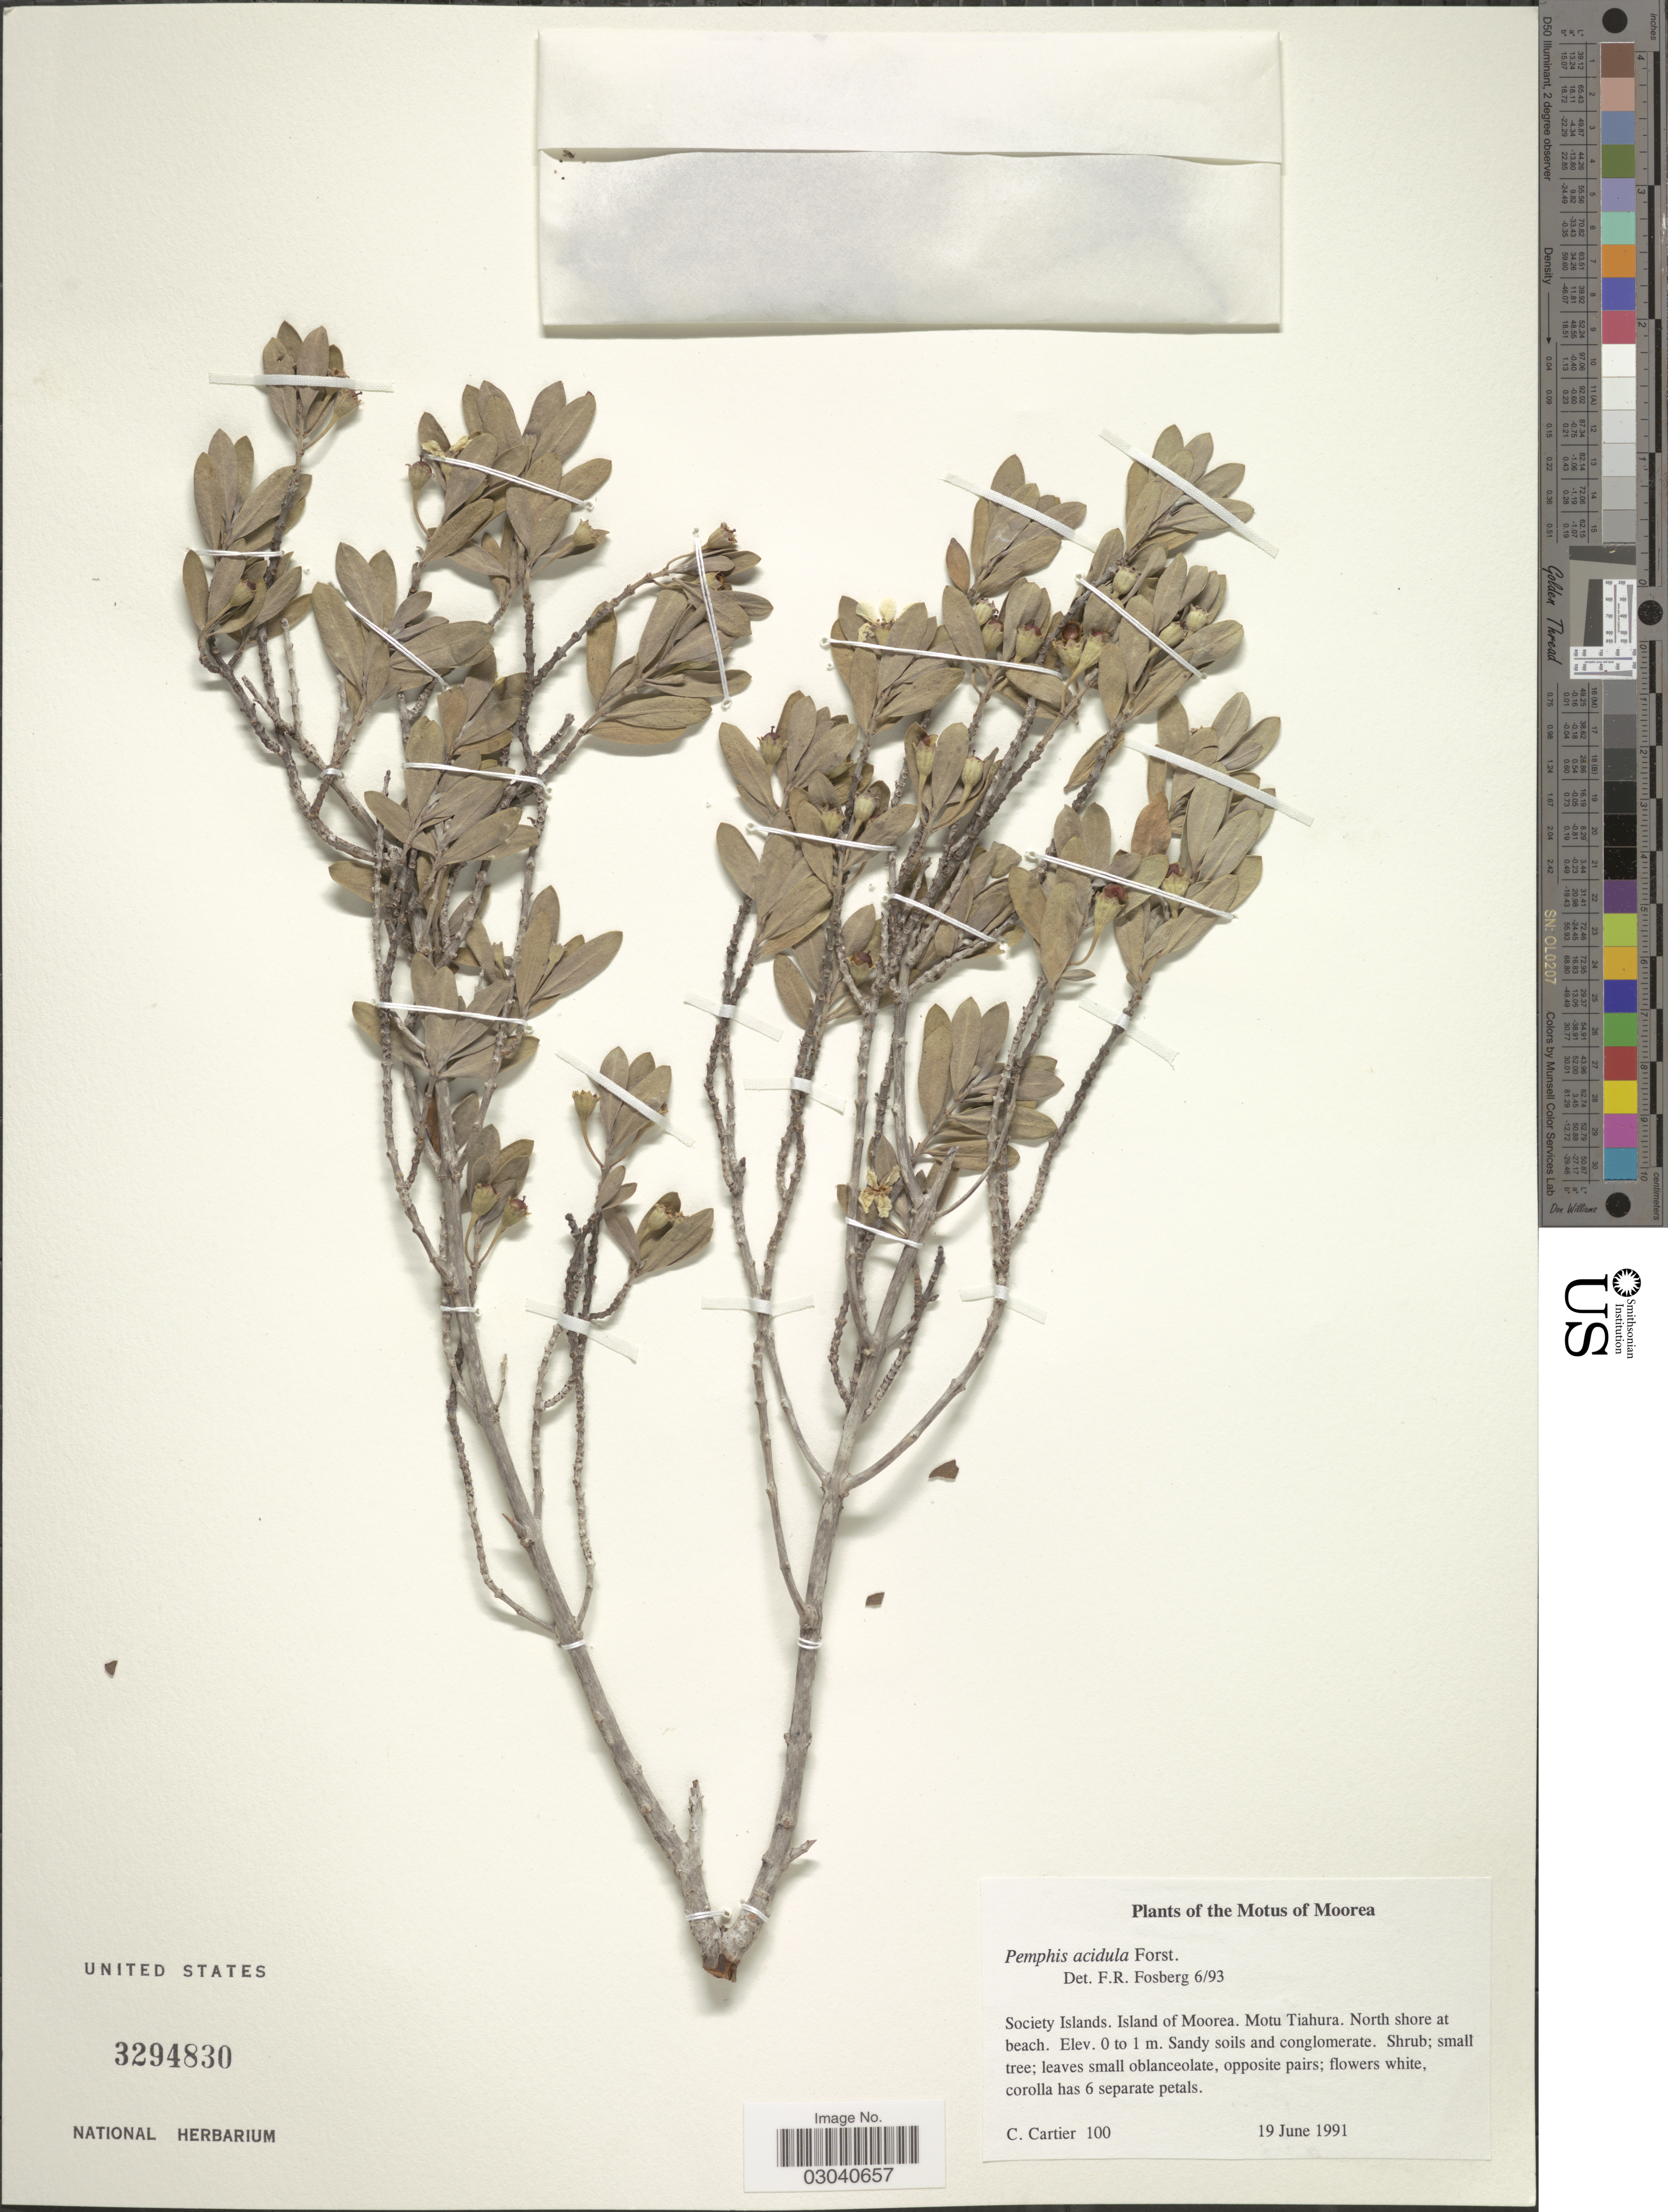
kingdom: Plantae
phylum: Tracheophyta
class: Magnoliopsida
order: Myrtales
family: Lythraceae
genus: Pemphis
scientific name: Pemphis acidula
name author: J.R. Forst. & G. Forst.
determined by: Fosberg, F. R.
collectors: C. Cartier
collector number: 100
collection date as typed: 19 Jun 1991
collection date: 1991-06-19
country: French Polynesia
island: Moorea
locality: Motu Tiahura, North shore at beach,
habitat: Sandy soils and conglomerate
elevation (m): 0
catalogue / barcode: US 3294830